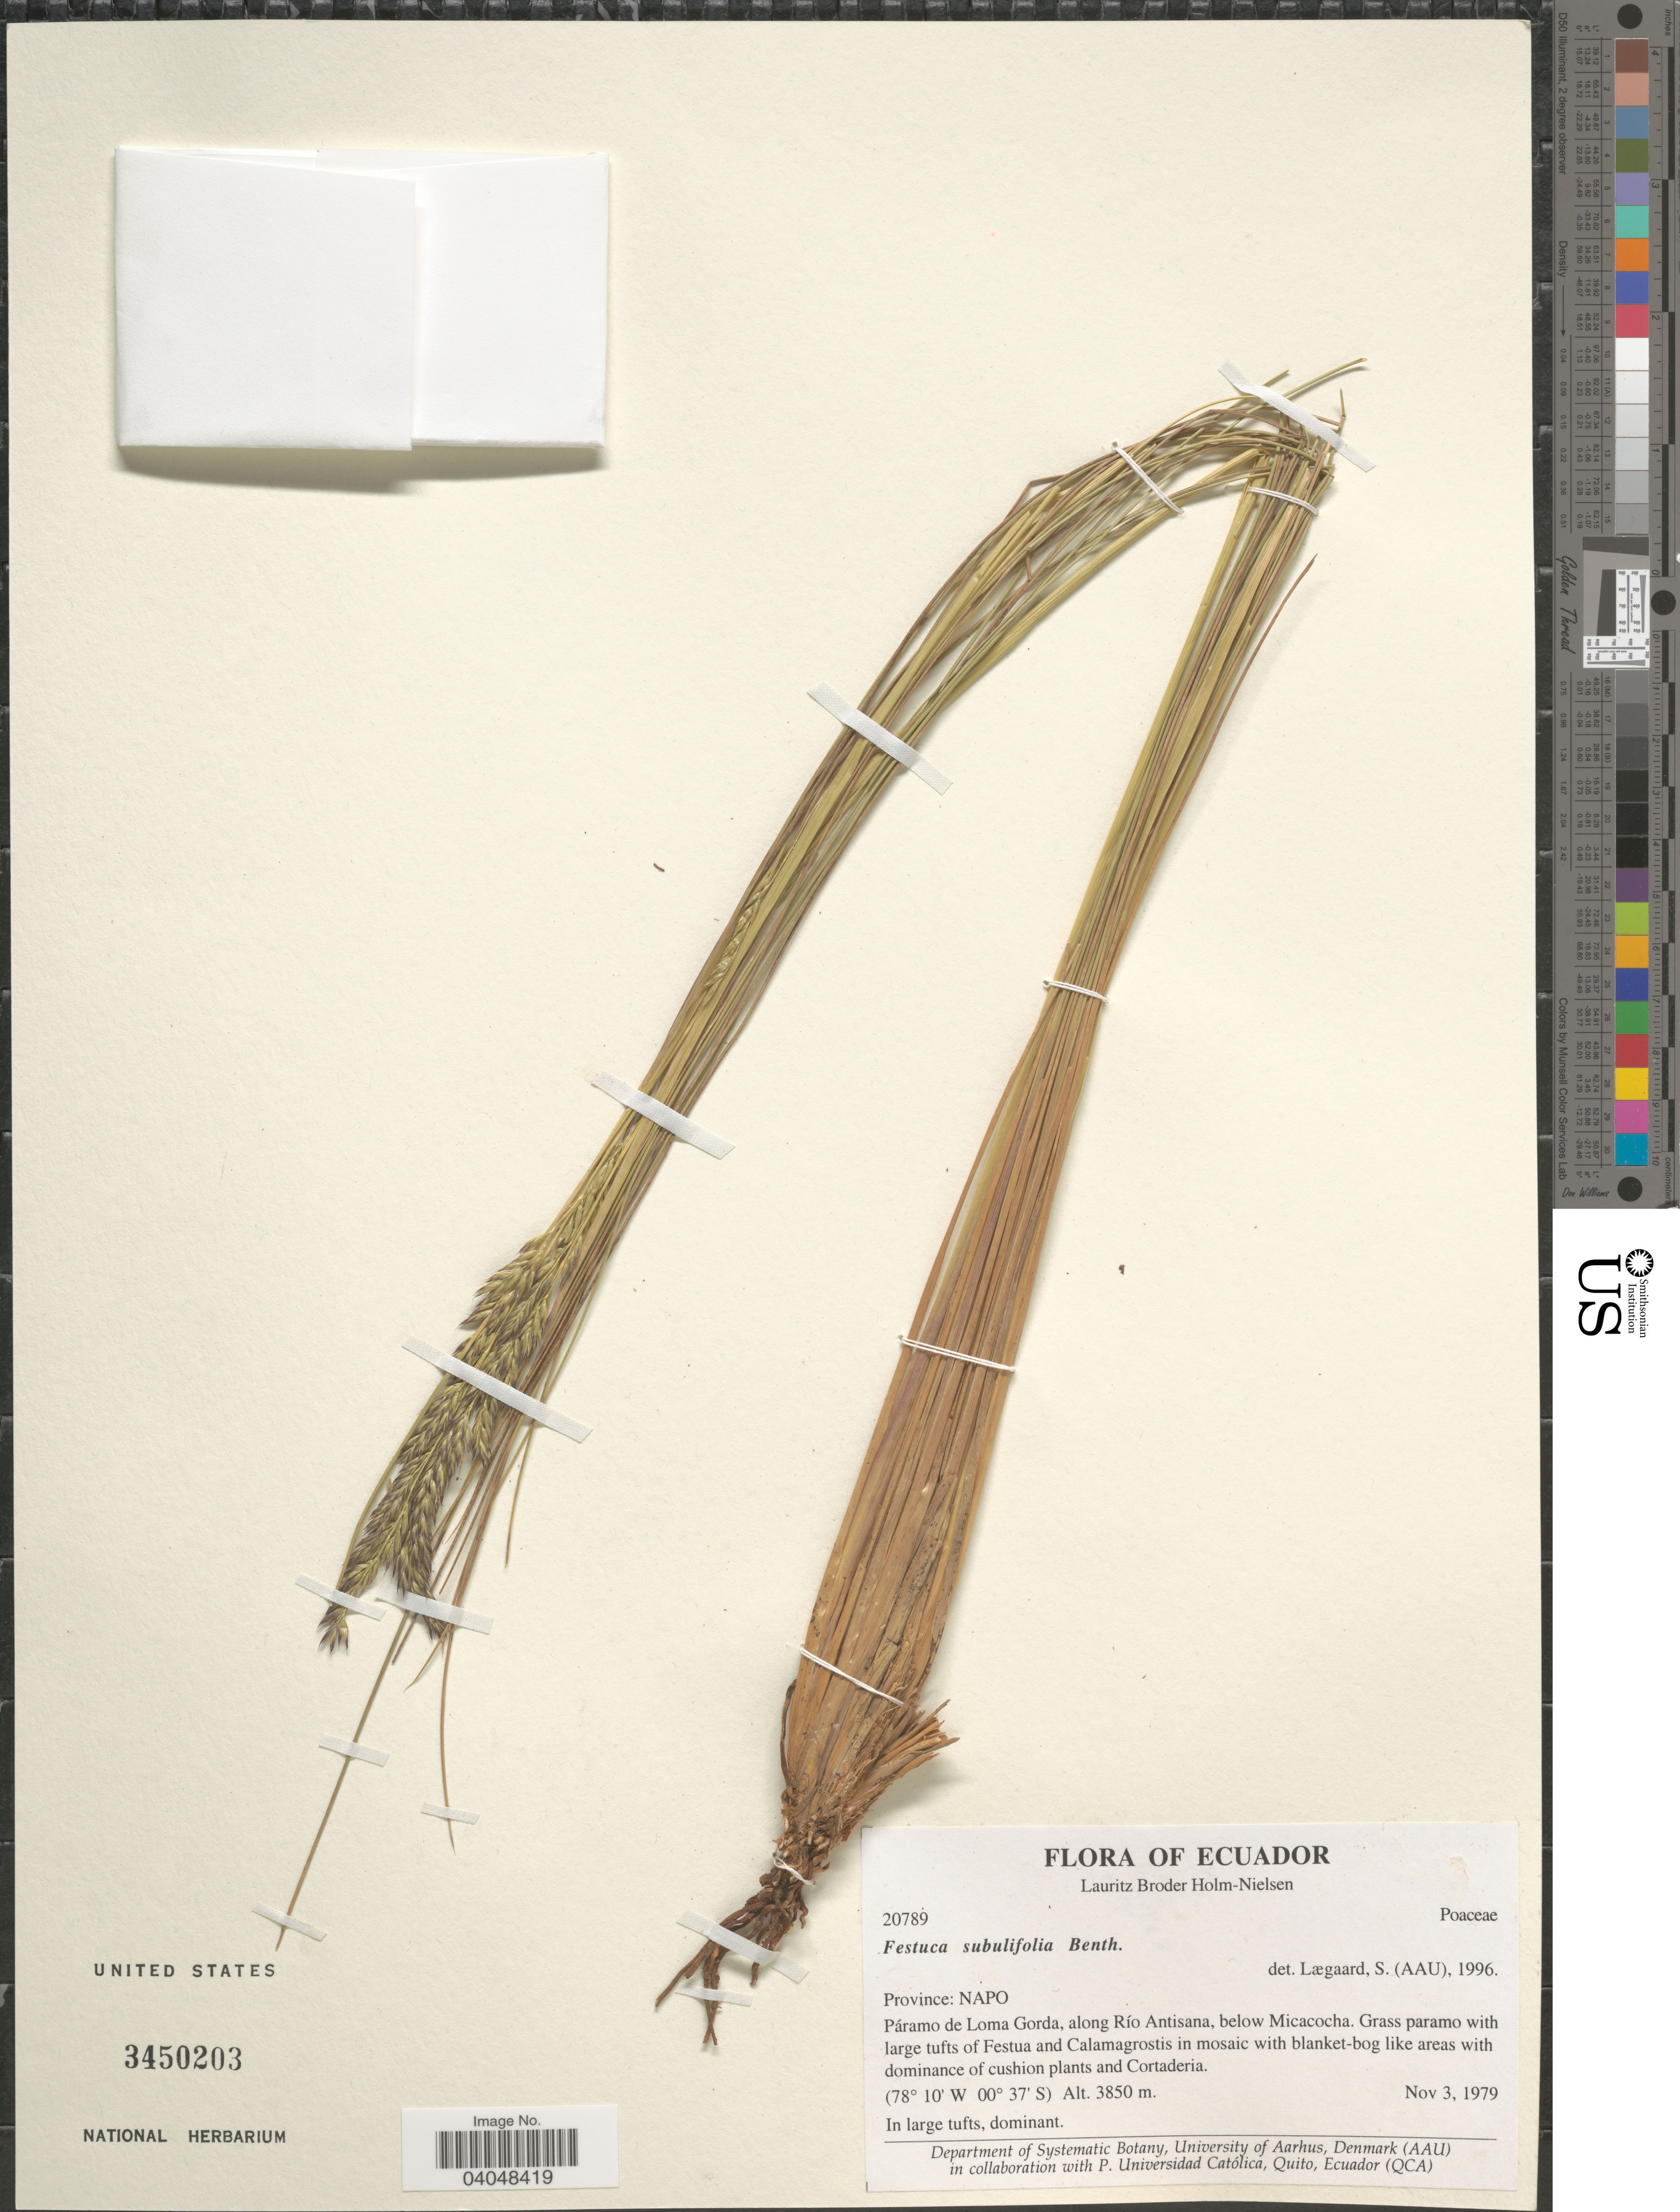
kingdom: Plantae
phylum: Tracheophyta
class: Liliopsida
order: Poales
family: Poaceae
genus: Festuca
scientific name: Festuca subulifolia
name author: Benth.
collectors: L. B. Holm-Nielsen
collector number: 20789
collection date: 1979-11-03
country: Ecuador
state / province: Napo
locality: Páramo de Loma Gorda, along Río Antisana, below Micacocha.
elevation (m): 3850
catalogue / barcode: US 3450203